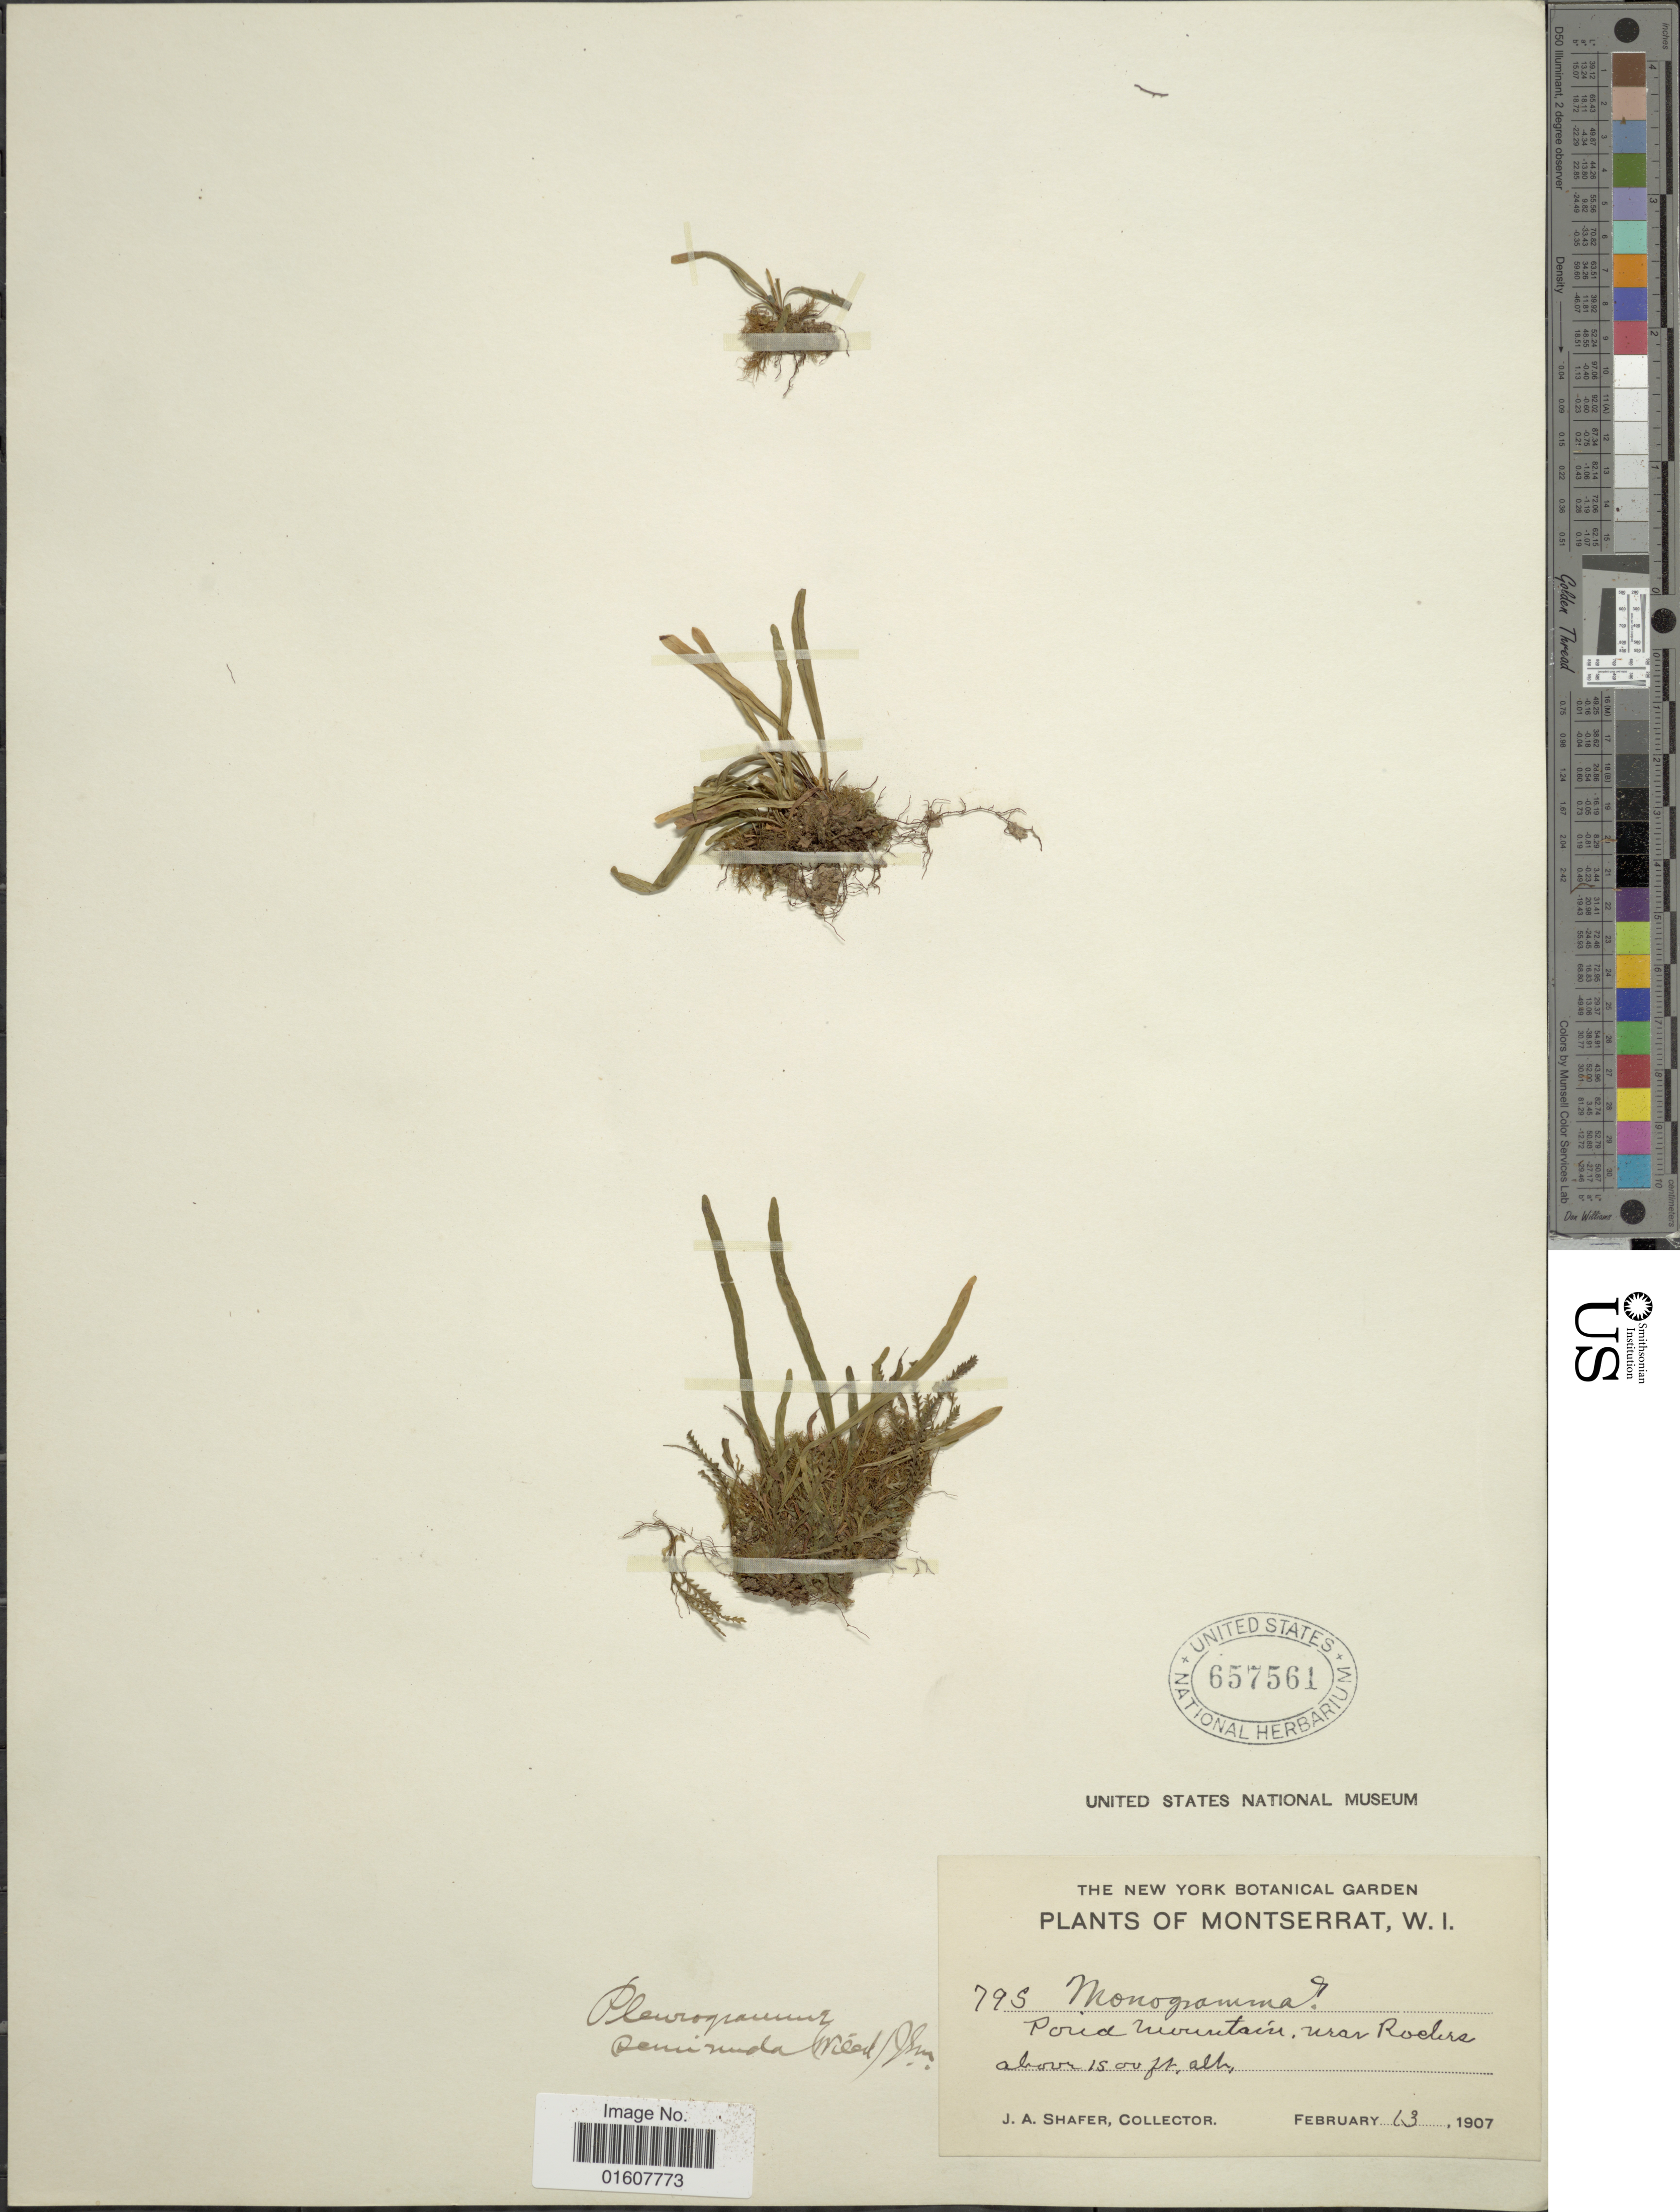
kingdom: Plantae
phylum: Tracheophyta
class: Polypodiopsida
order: Polypodiales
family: Polypodiaceae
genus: Cochlidium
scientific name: Cochlidium seminudum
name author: (Willd.) Maxon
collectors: J. A. Shafer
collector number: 795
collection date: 1907-02-13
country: Montserrat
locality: Pond mountain, near Rochers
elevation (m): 457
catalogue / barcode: US 657561